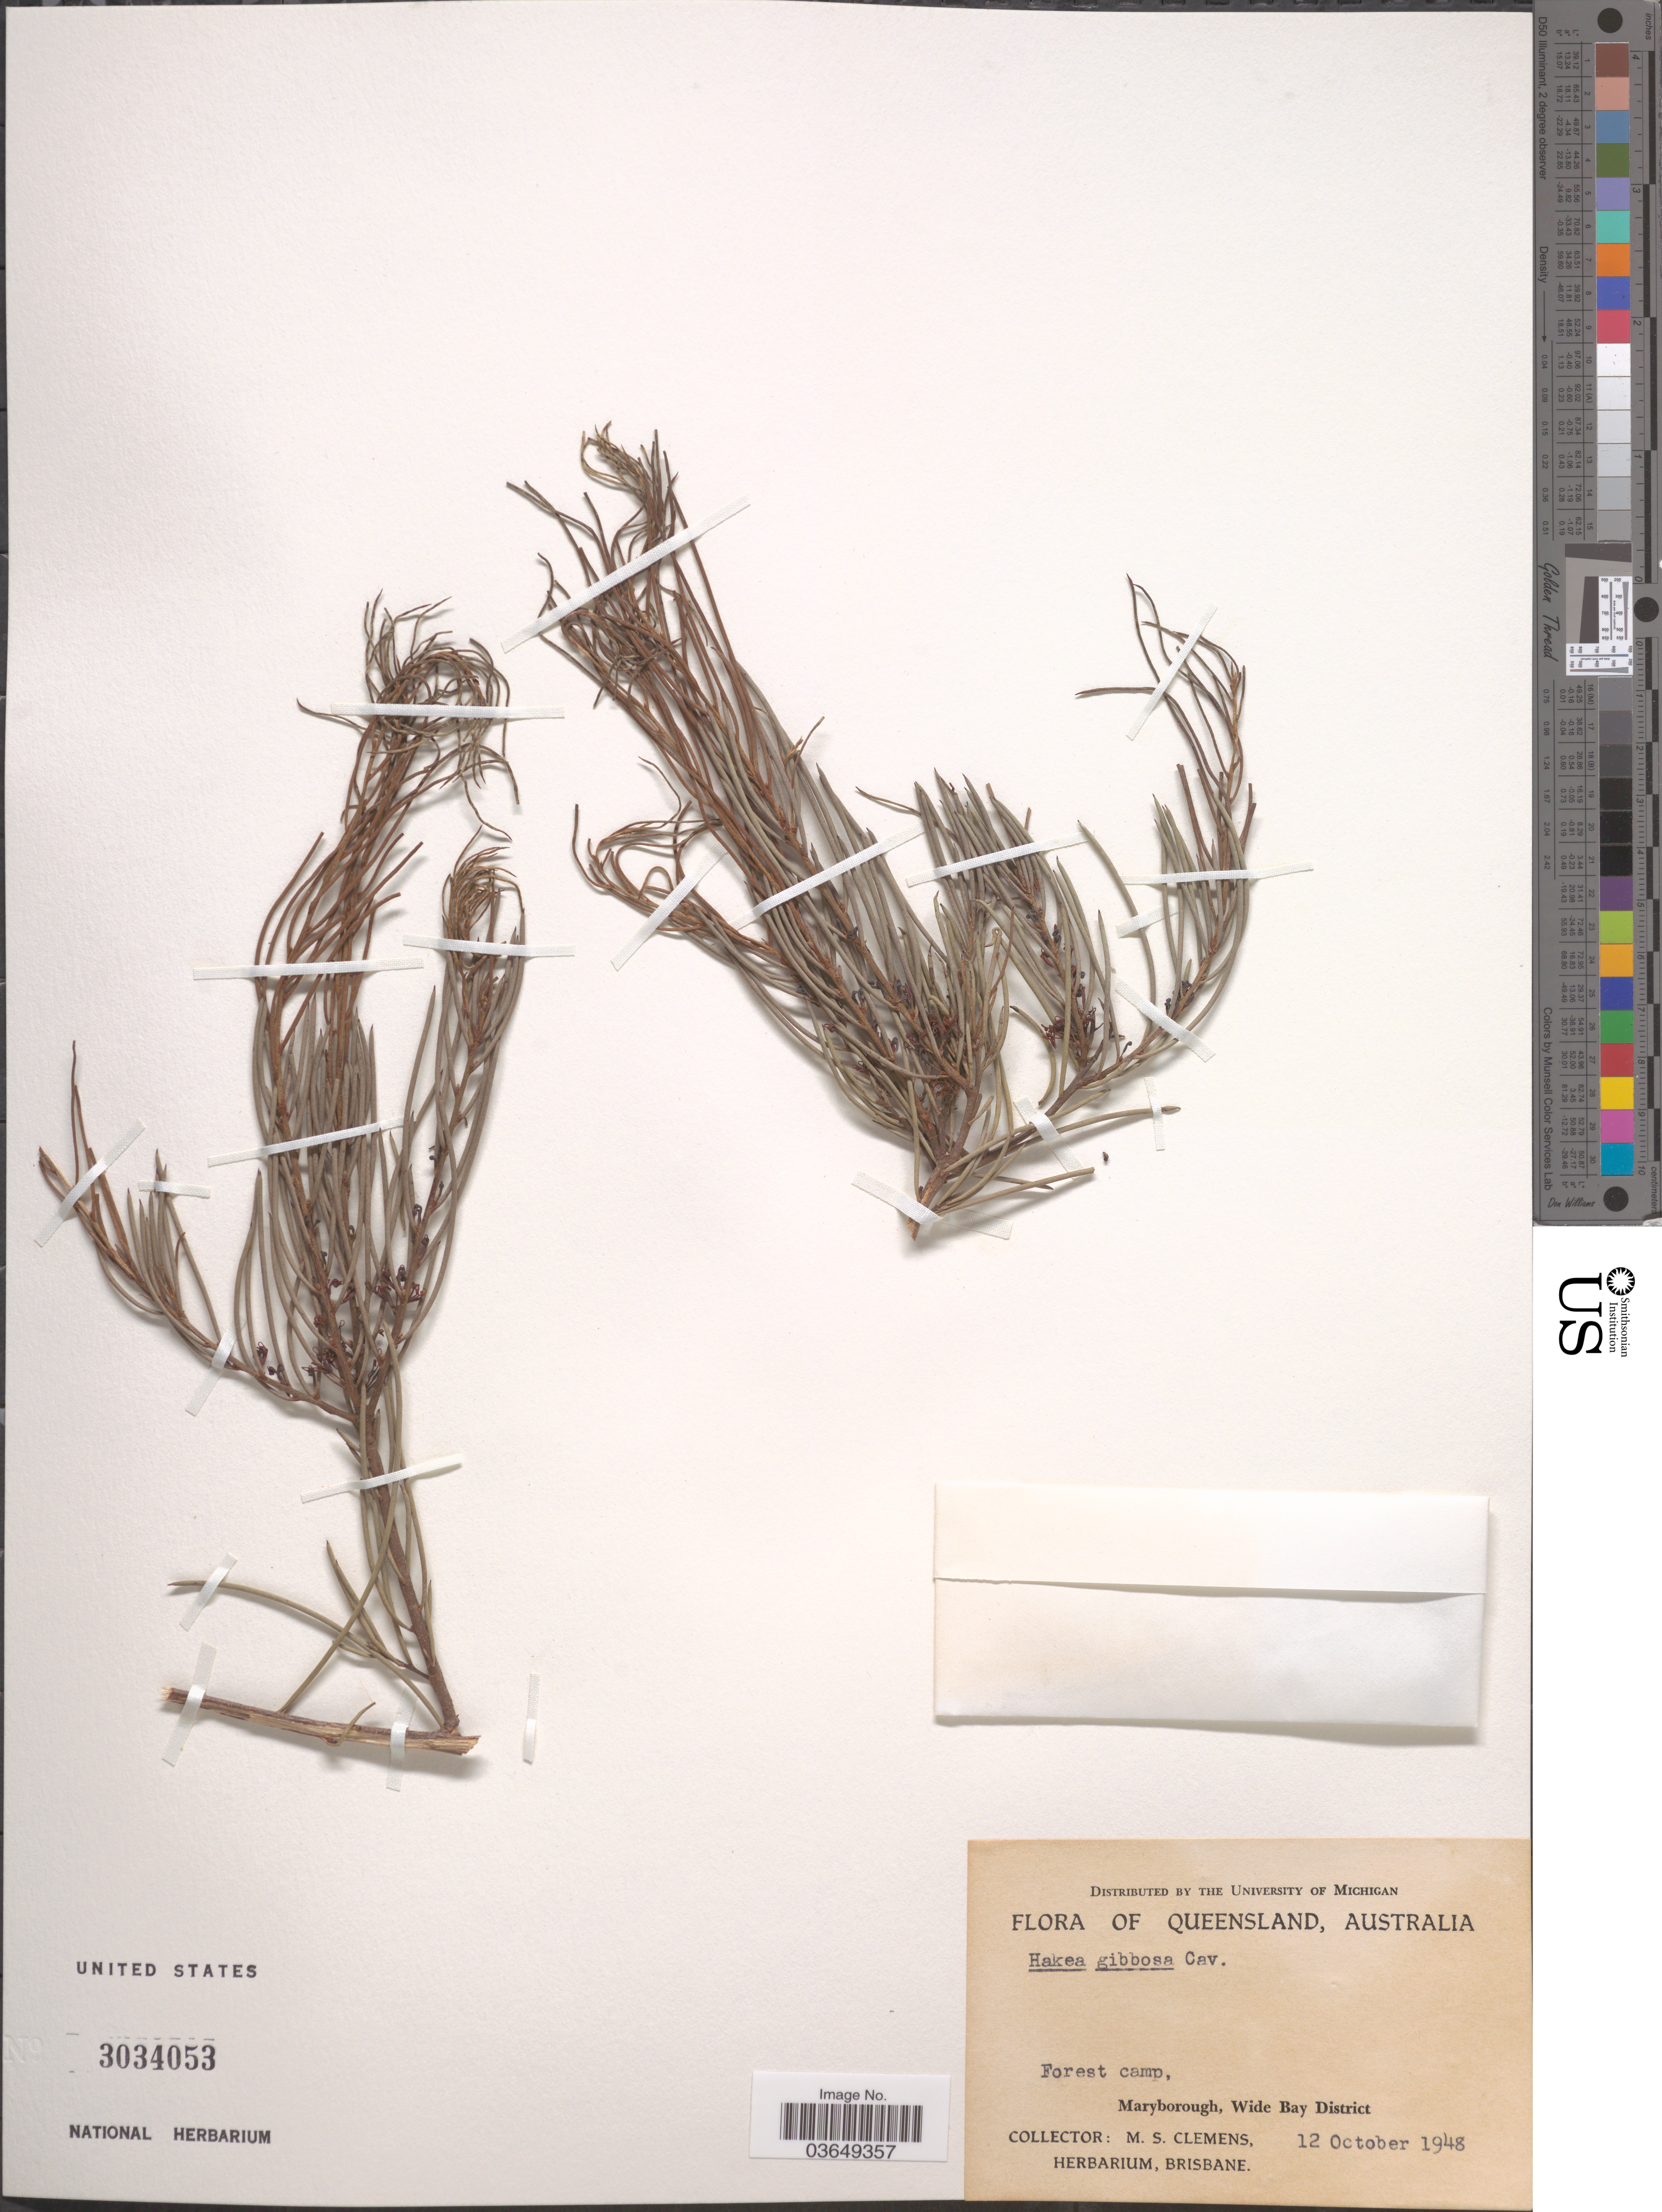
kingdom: Plantae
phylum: Tracheophyta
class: Magnoliopsida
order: Proteales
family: Proteaceae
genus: Hakea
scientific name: Hakea gibbosa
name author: (Sm.) Cav.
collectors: M. S. Clemens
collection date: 1948-10-12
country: Australia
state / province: Queensland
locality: Forest camp, Maryborough, Wide Bay District.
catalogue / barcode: US 3034053